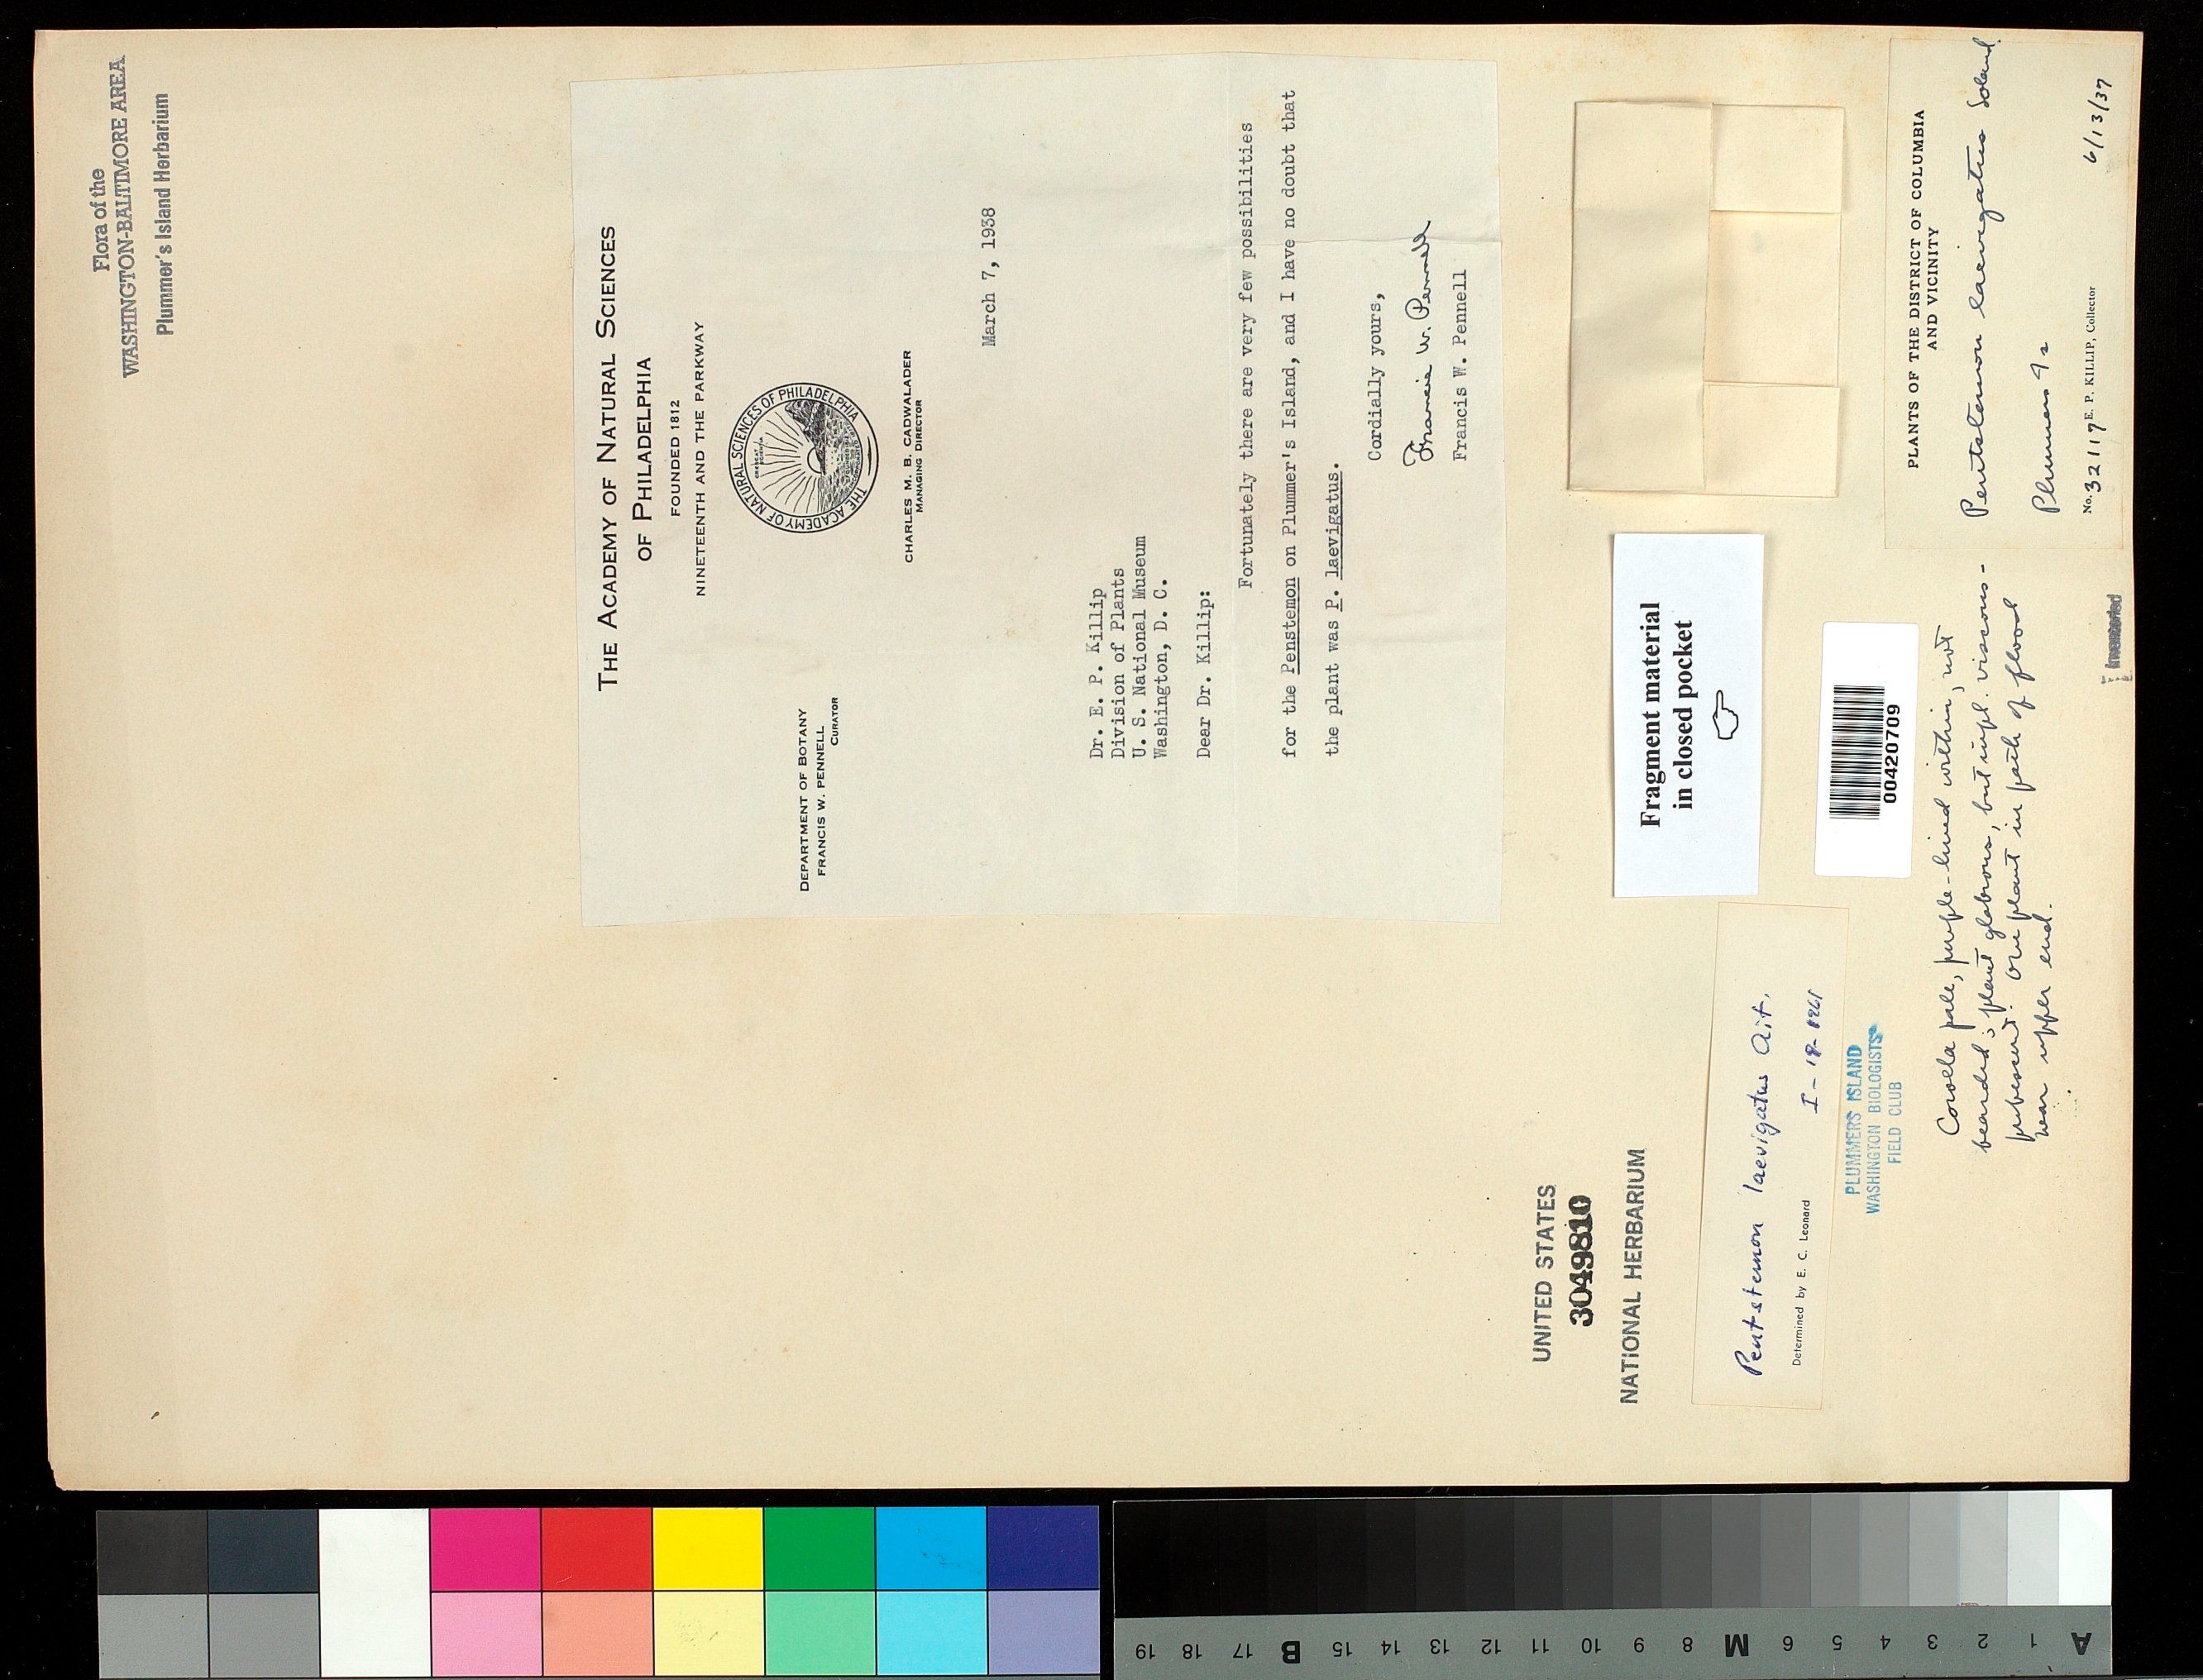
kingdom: Plantae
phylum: Tracheophyta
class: Magnoliopsida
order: Lamiales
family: Plantaginaceae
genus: Penstemon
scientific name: Penstemon laevigatus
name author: Aiton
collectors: E. P. Killip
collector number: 32117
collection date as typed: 13 Jun 1937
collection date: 1937-06-13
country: United States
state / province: Maryland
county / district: Montgomery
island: Plummers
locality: Plummer's Island; near upper end C. & O. Canal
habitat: In path of flood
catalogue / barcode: US 3049810